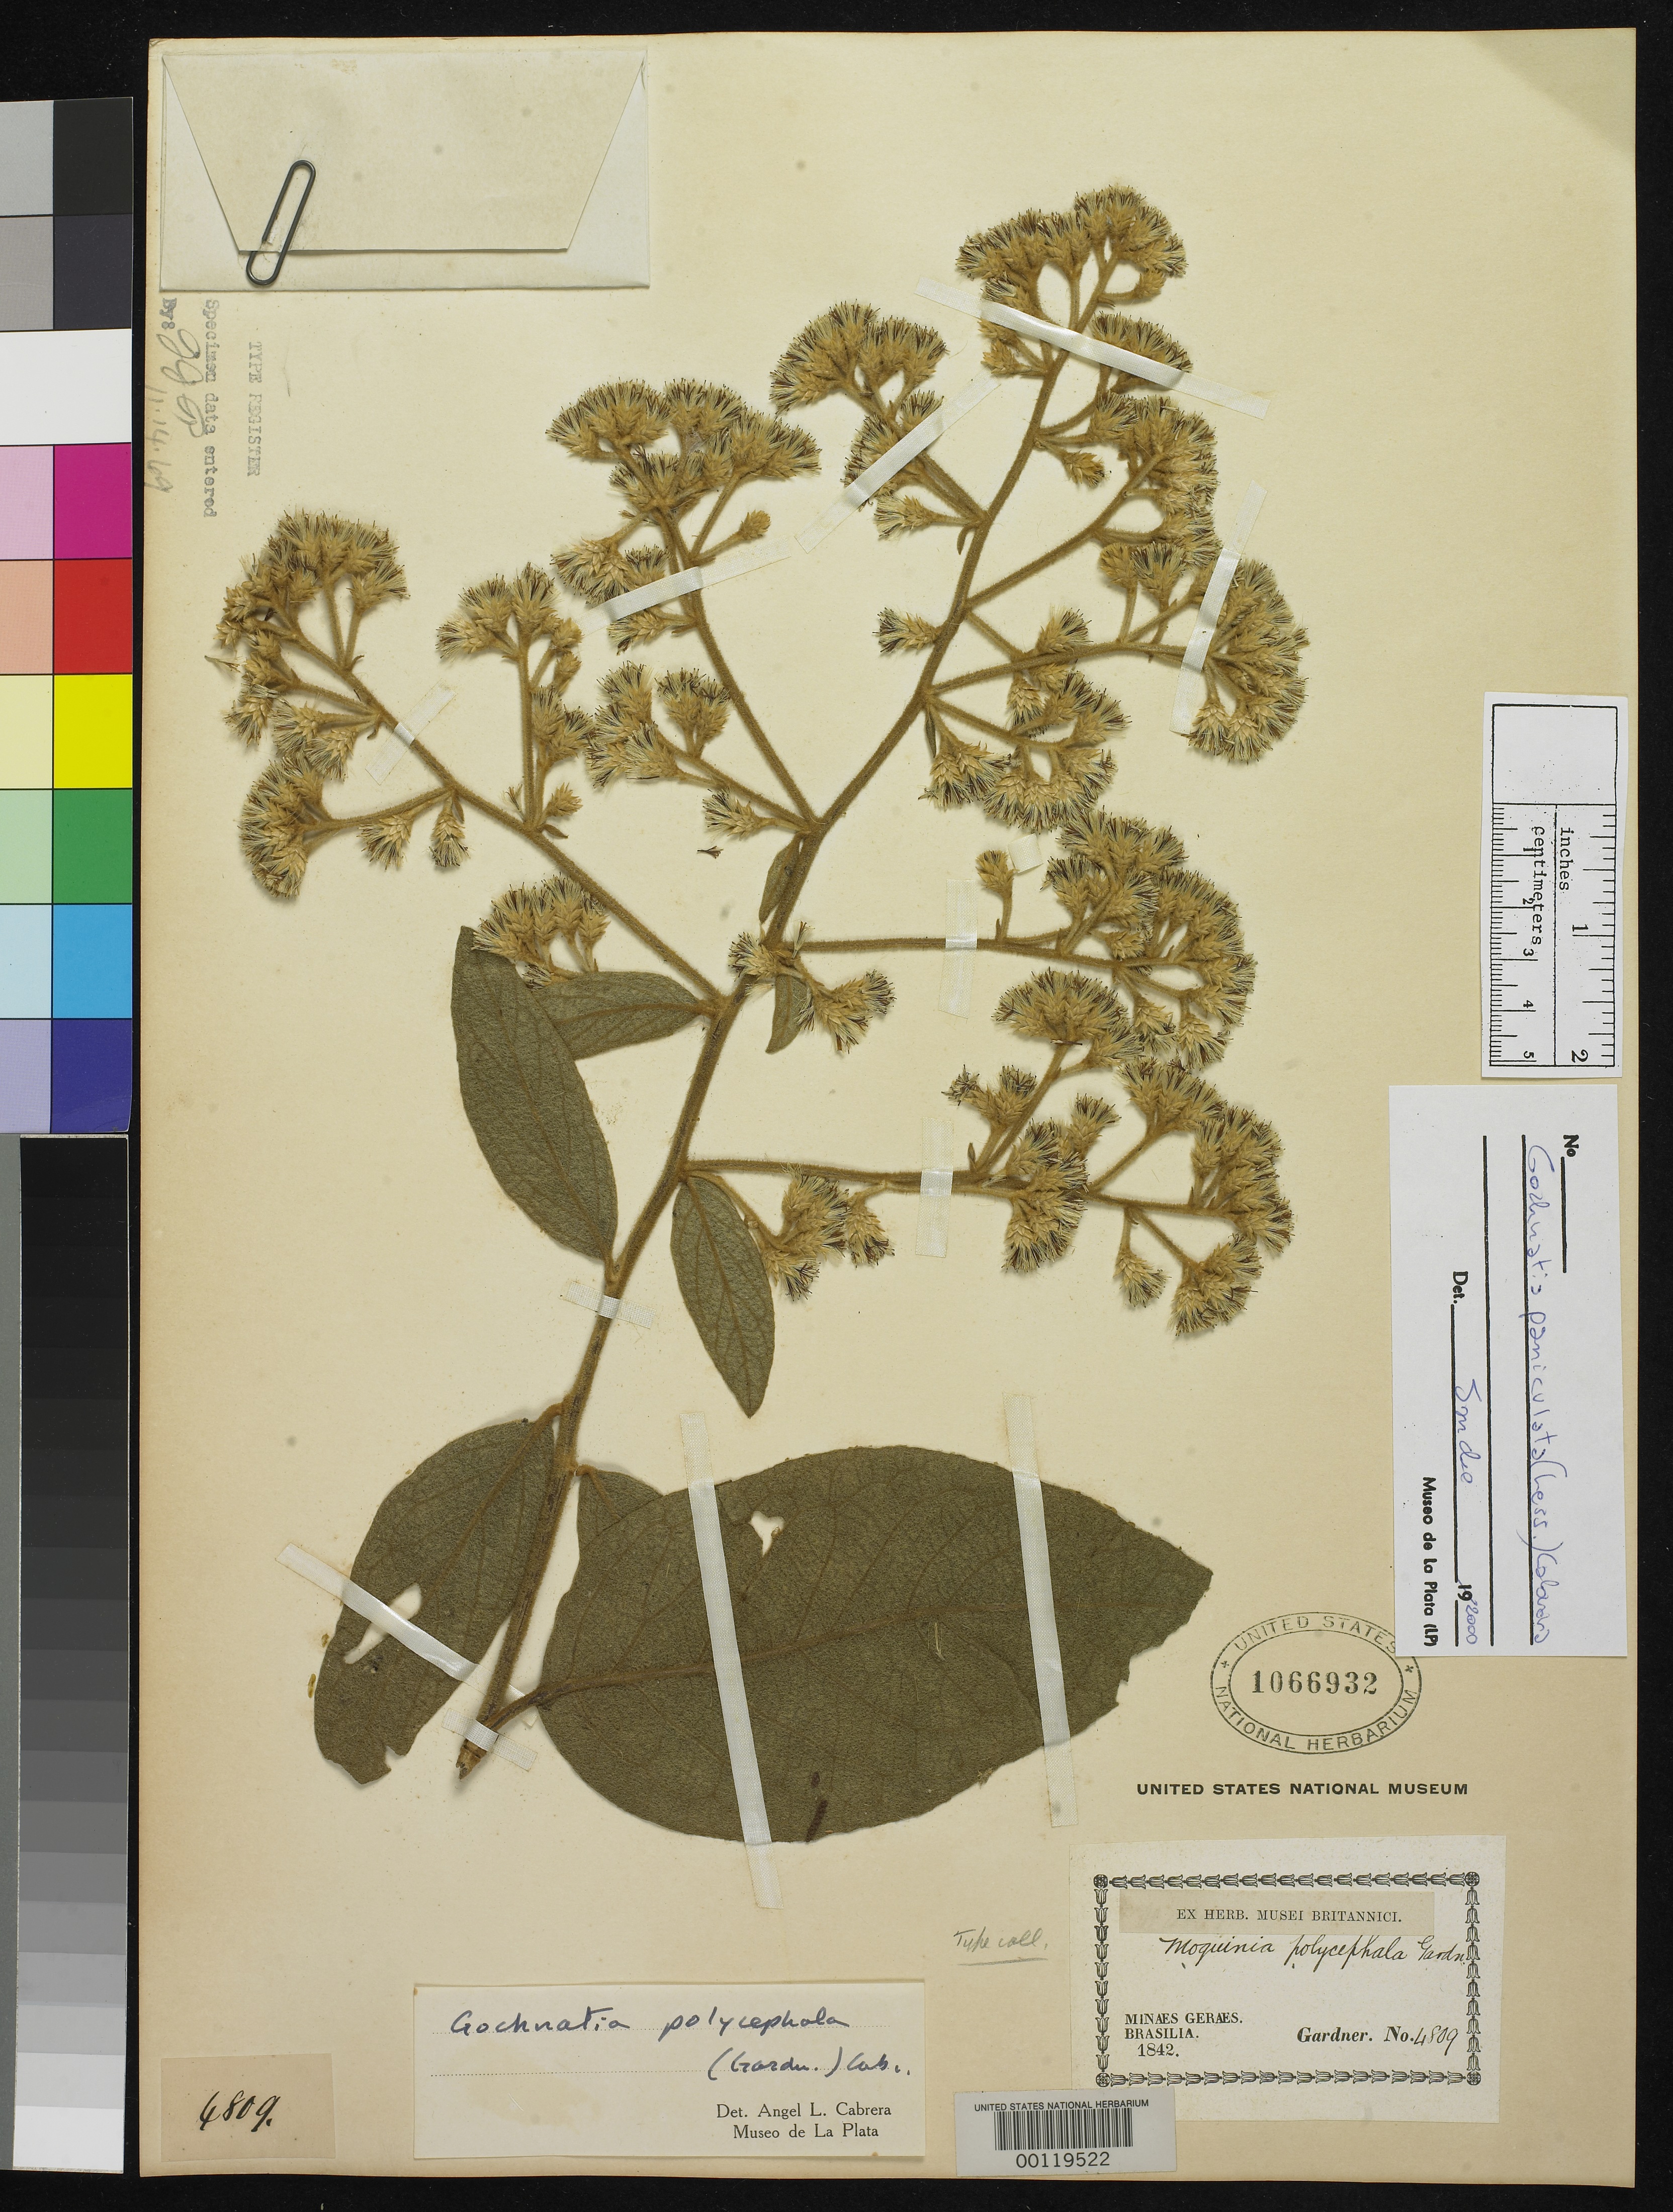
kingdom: Plantae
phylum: Tracheophyta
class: Magnoliopsida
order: Asterales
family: Asteraceae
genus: Moquinia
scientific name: Moquinia polycephala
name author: Gardner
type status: Isotype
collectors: G. Gardner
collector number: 4809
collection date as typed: Aug 1840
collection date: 1840-08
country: Brazil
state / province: Minas Gerais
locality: Serro do Frio, Diamond District.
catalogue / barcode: US 1066932